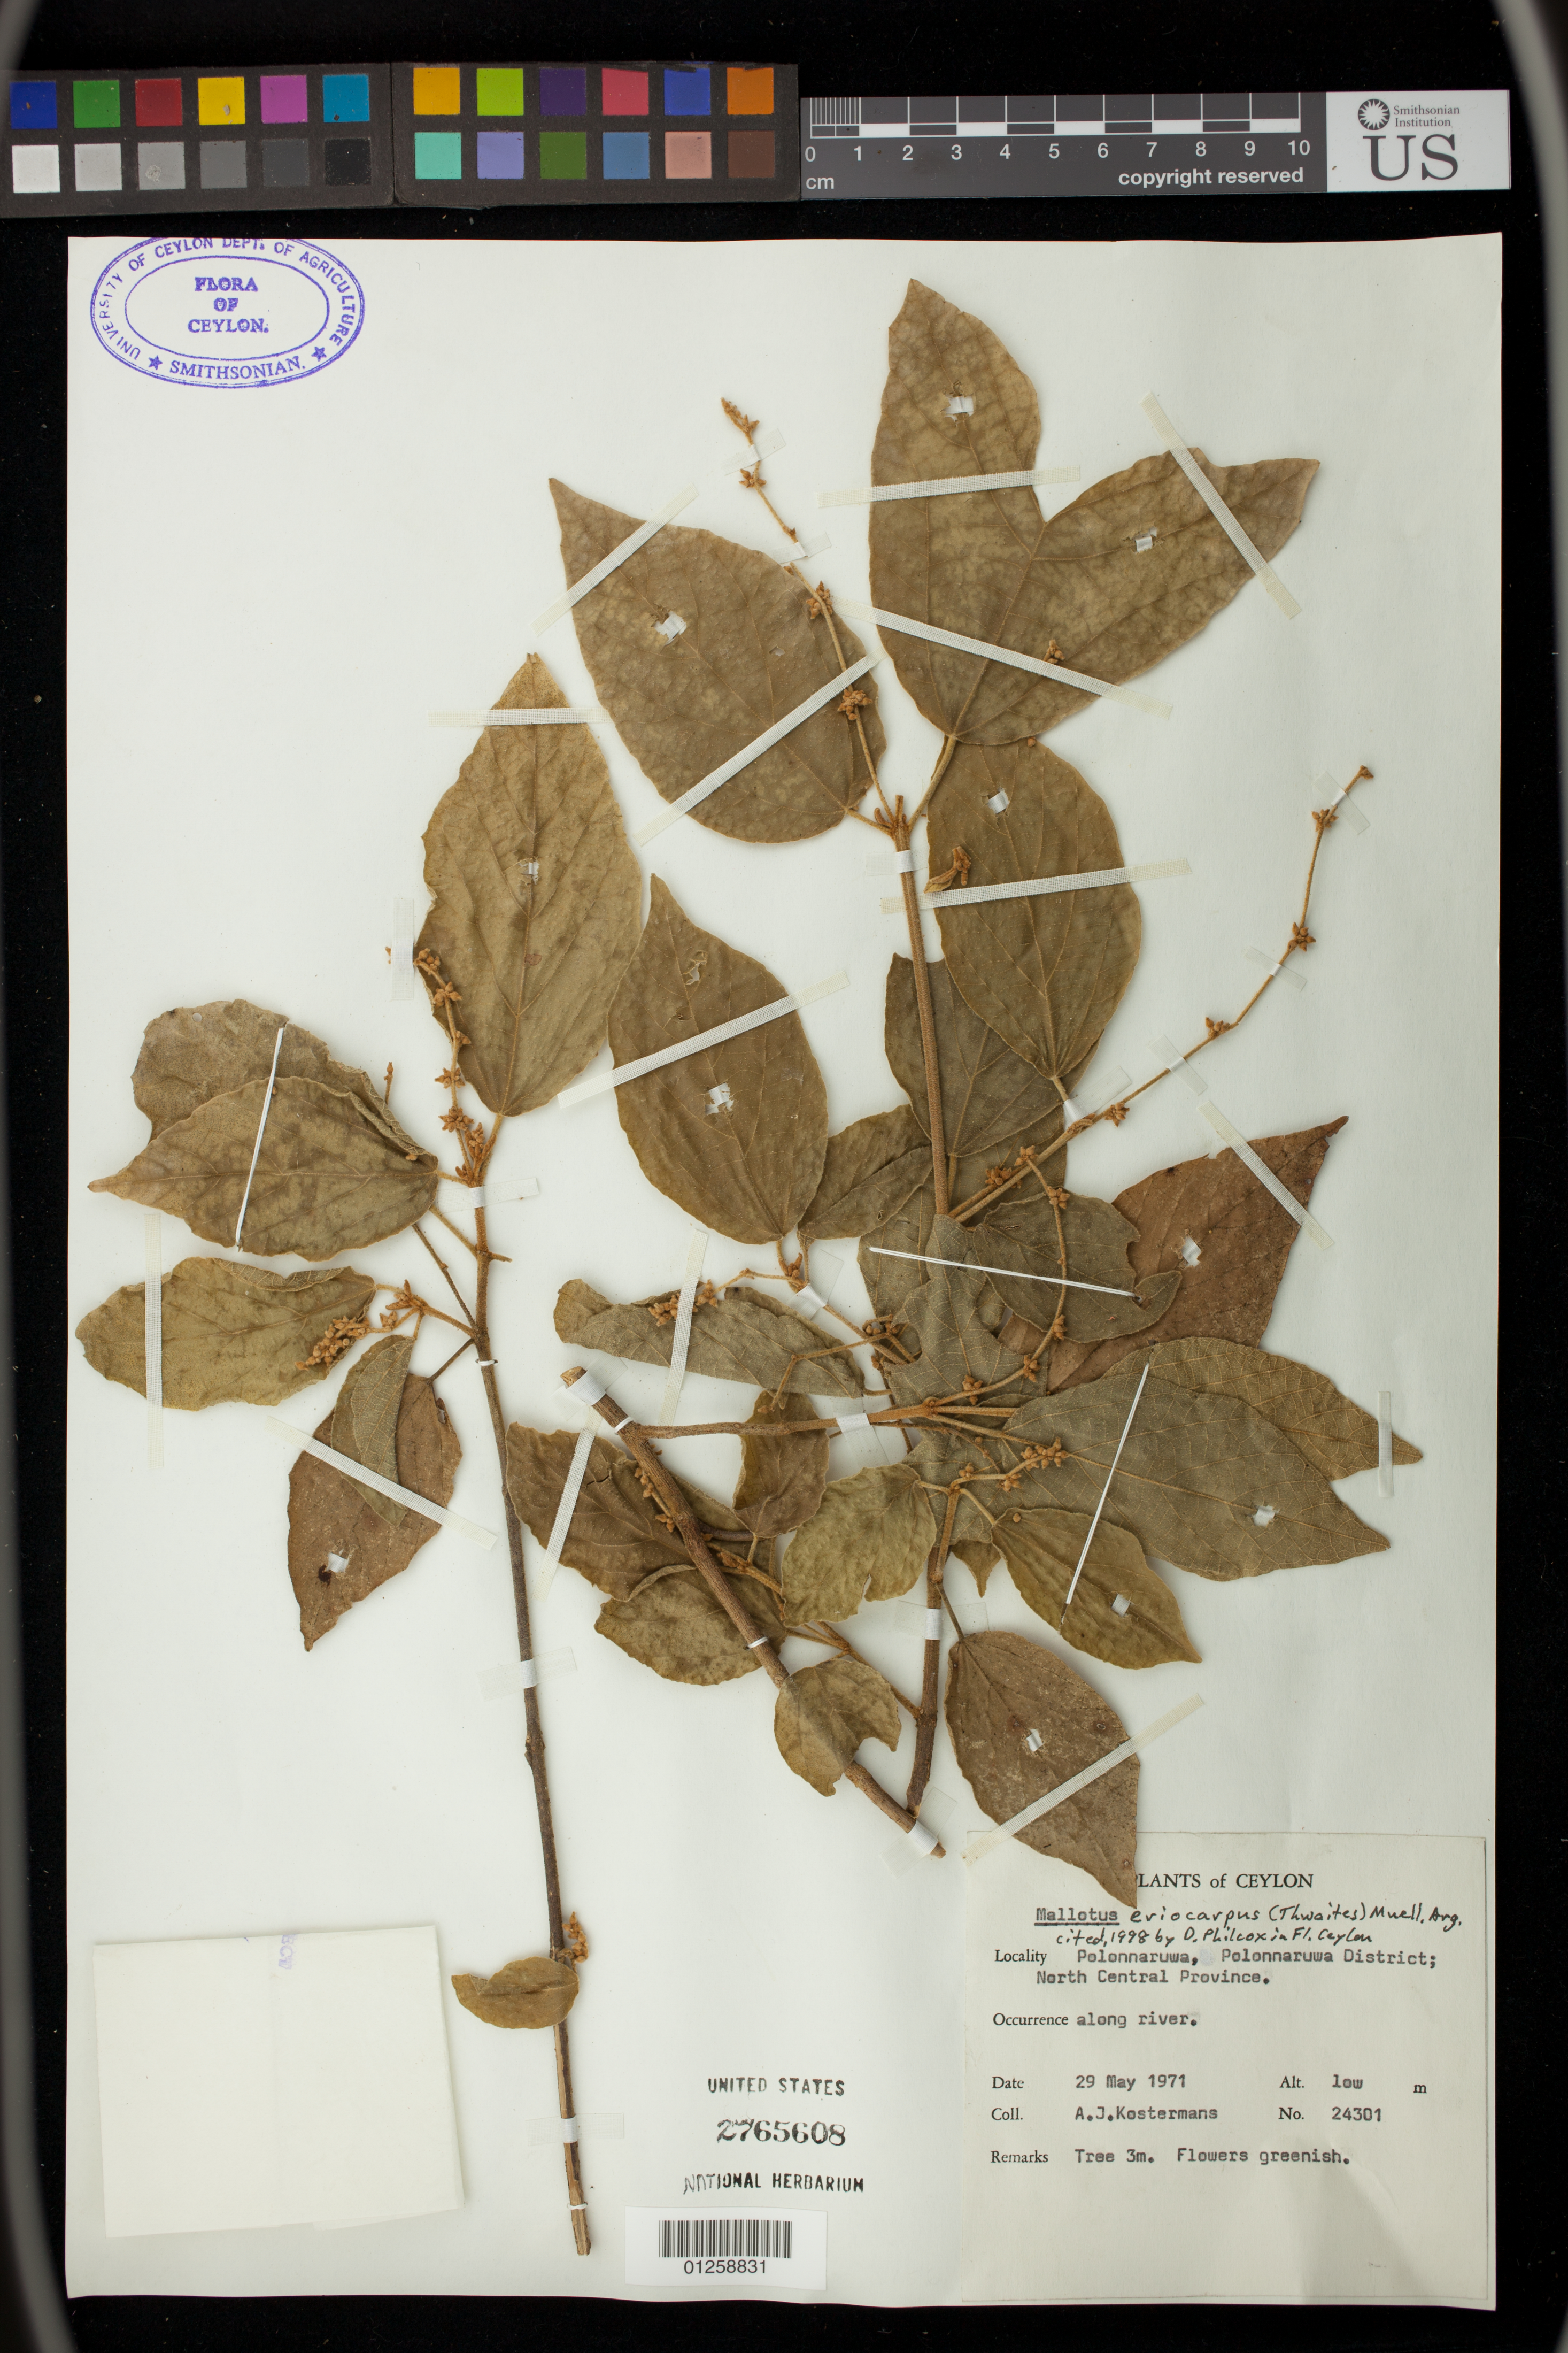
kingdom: Plantae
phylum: Tracheophyta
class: Magnoliopsida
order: Malpighiales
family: Euphorbiaceae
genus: Mallotus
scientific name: Mallotus eriocarpus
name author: (Thwaites) Müll. Arg.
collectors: A. J. G. Kostermans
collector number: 24301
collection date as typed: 29 May 1971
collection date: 1971-05-29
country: Sri Lanka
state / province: North Central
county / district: Polonnaruwa Dist.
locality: Polonnaruwa ruin area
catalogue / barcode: US 2765608